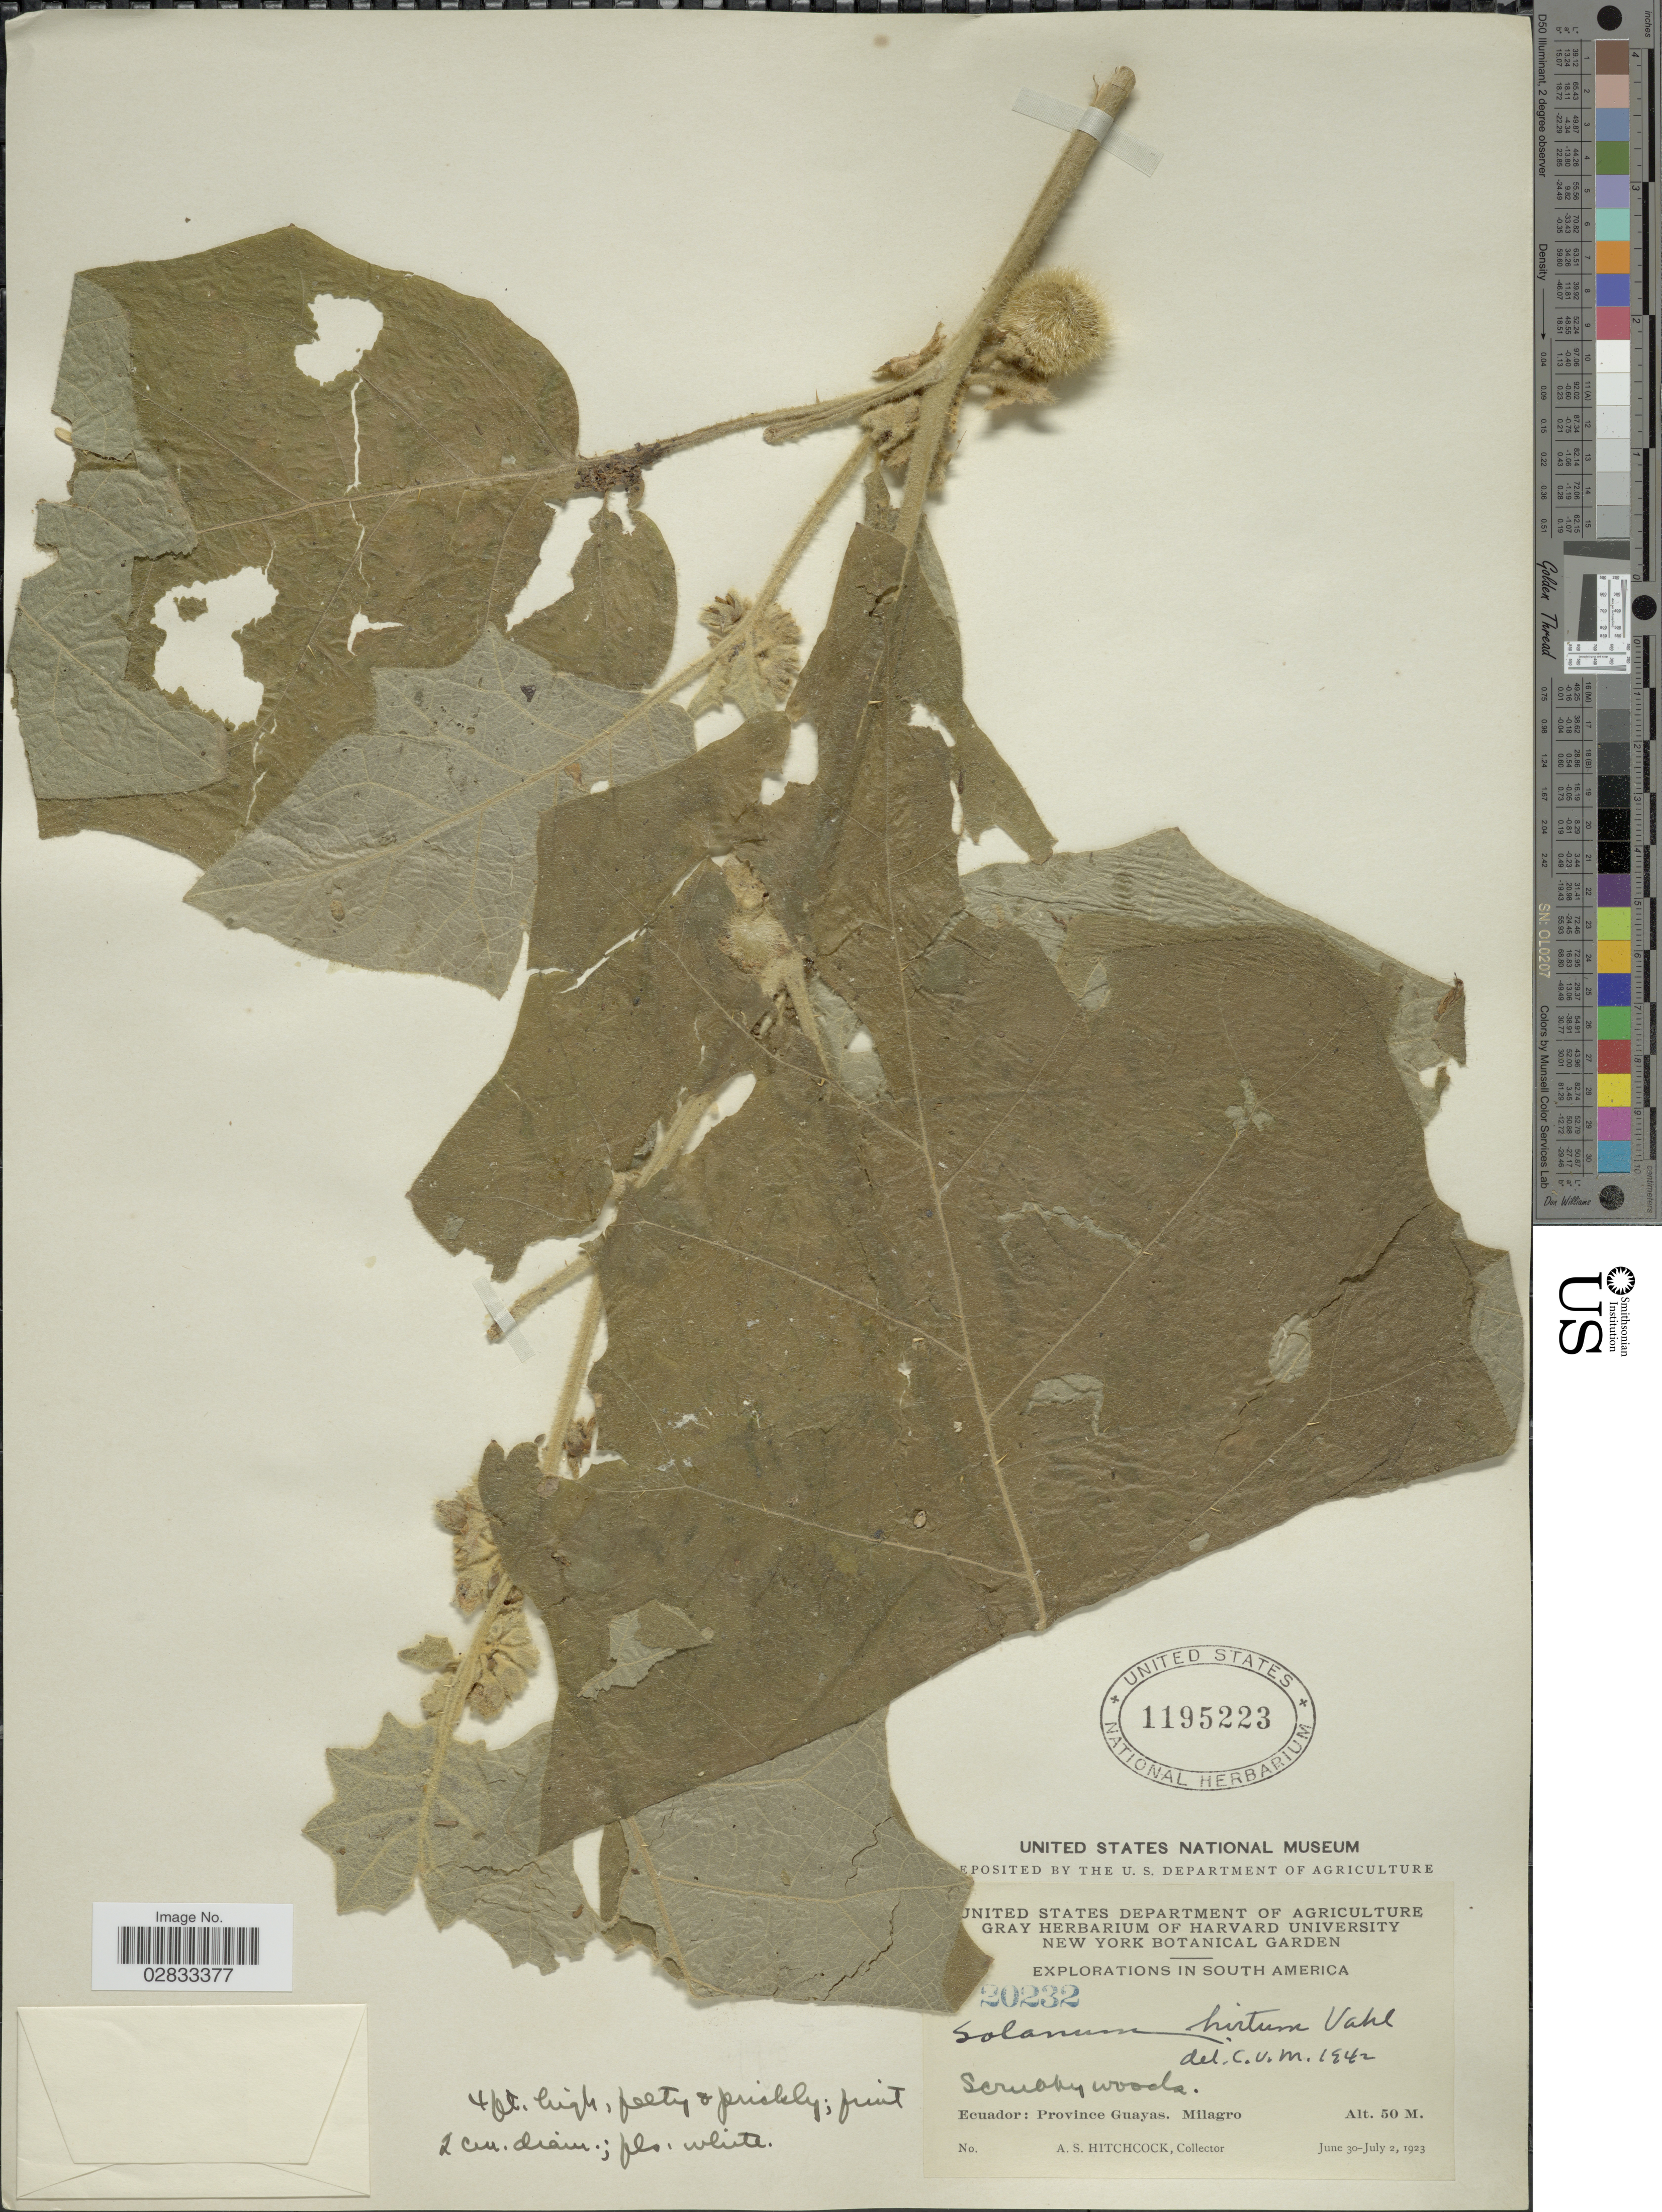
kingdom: Plantae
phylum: Tracheophyta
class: Magnoliopsida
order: Solanales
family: Solanaceae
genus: Solanum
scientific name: Solanum hirtum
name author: Vahl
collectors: A. S. Hitchcock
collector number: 20232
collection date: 1923-06-30/1923-07-02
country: Ecuador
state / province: Guayas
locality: Province Guayas. Milagro.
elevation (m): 50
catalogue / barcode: US 1195223